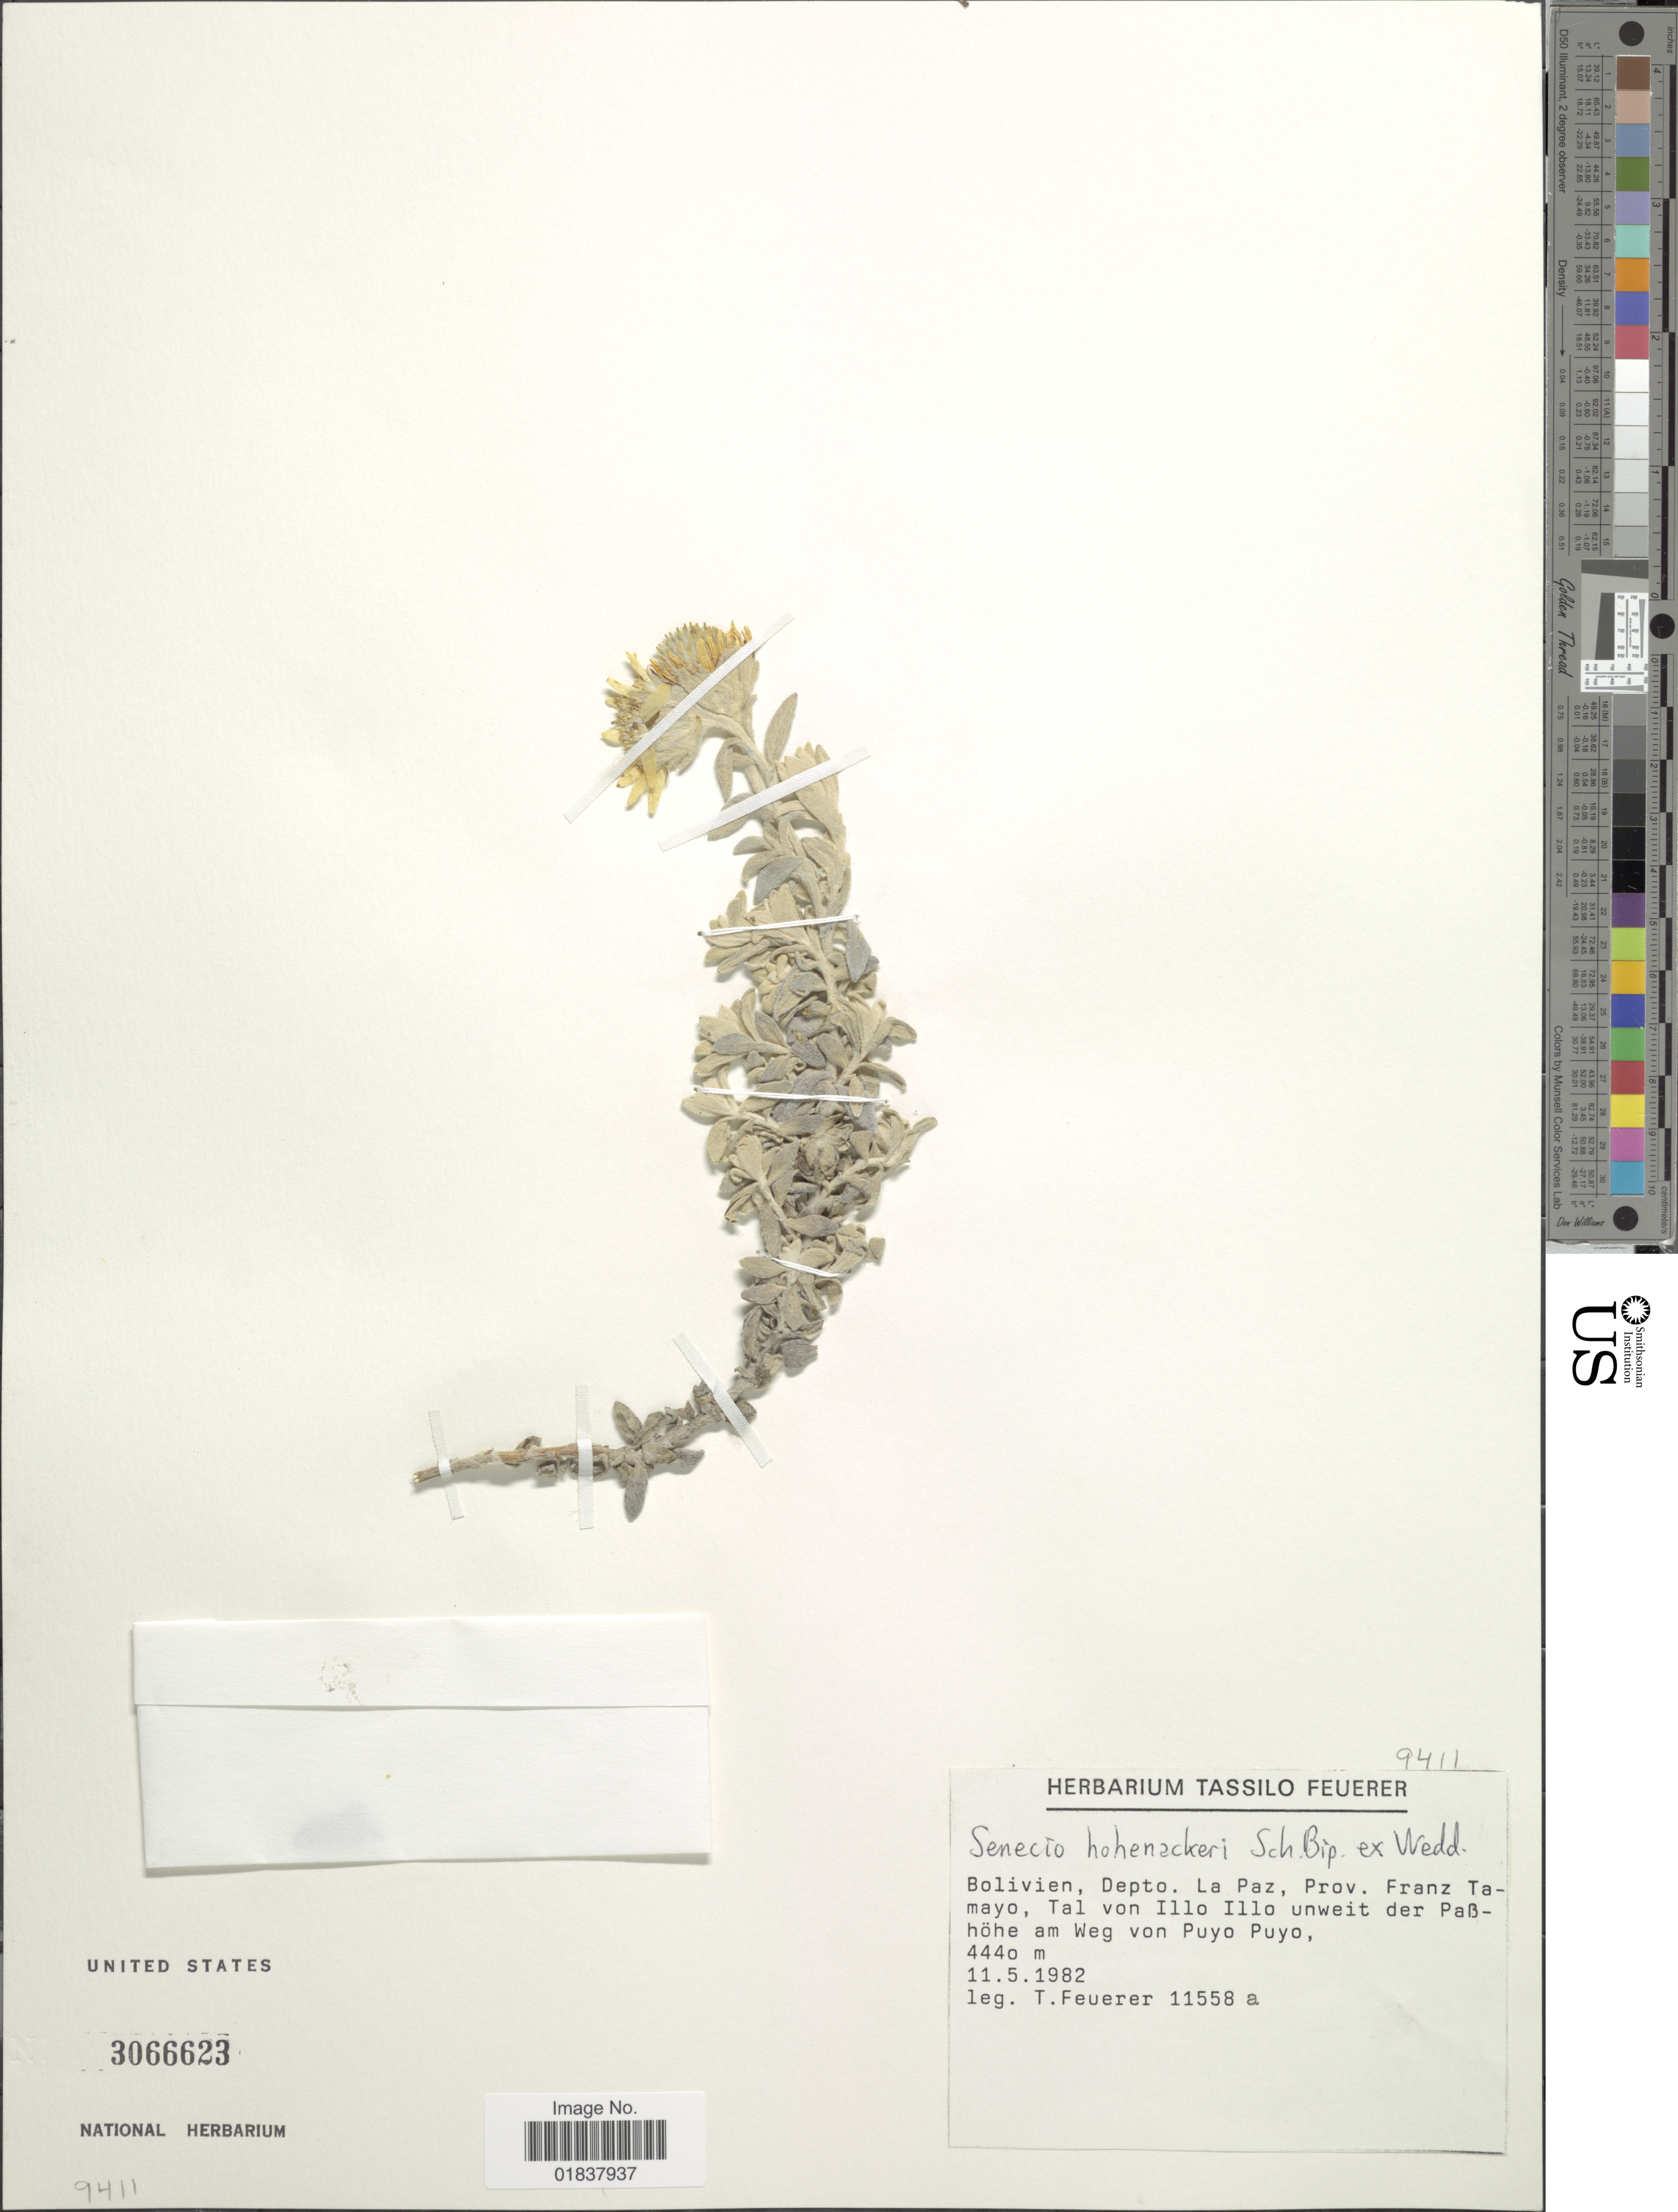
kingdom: Plantae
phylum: Tracheophyta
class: Magnoliopsida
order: Asterales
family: Asteraceae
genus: Senecio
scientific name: Senecio hohenackeri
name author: Sch. Bip.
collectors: T. Feuerer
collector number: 11558a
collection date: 1982-05-11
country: Bolivia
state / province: La Paz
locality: Prov. Franz Tamayo, Tal von Illo Illo unweit der Pabhohe am Weg von Puyo Puyo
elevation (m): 4440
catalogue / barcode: US 3066623